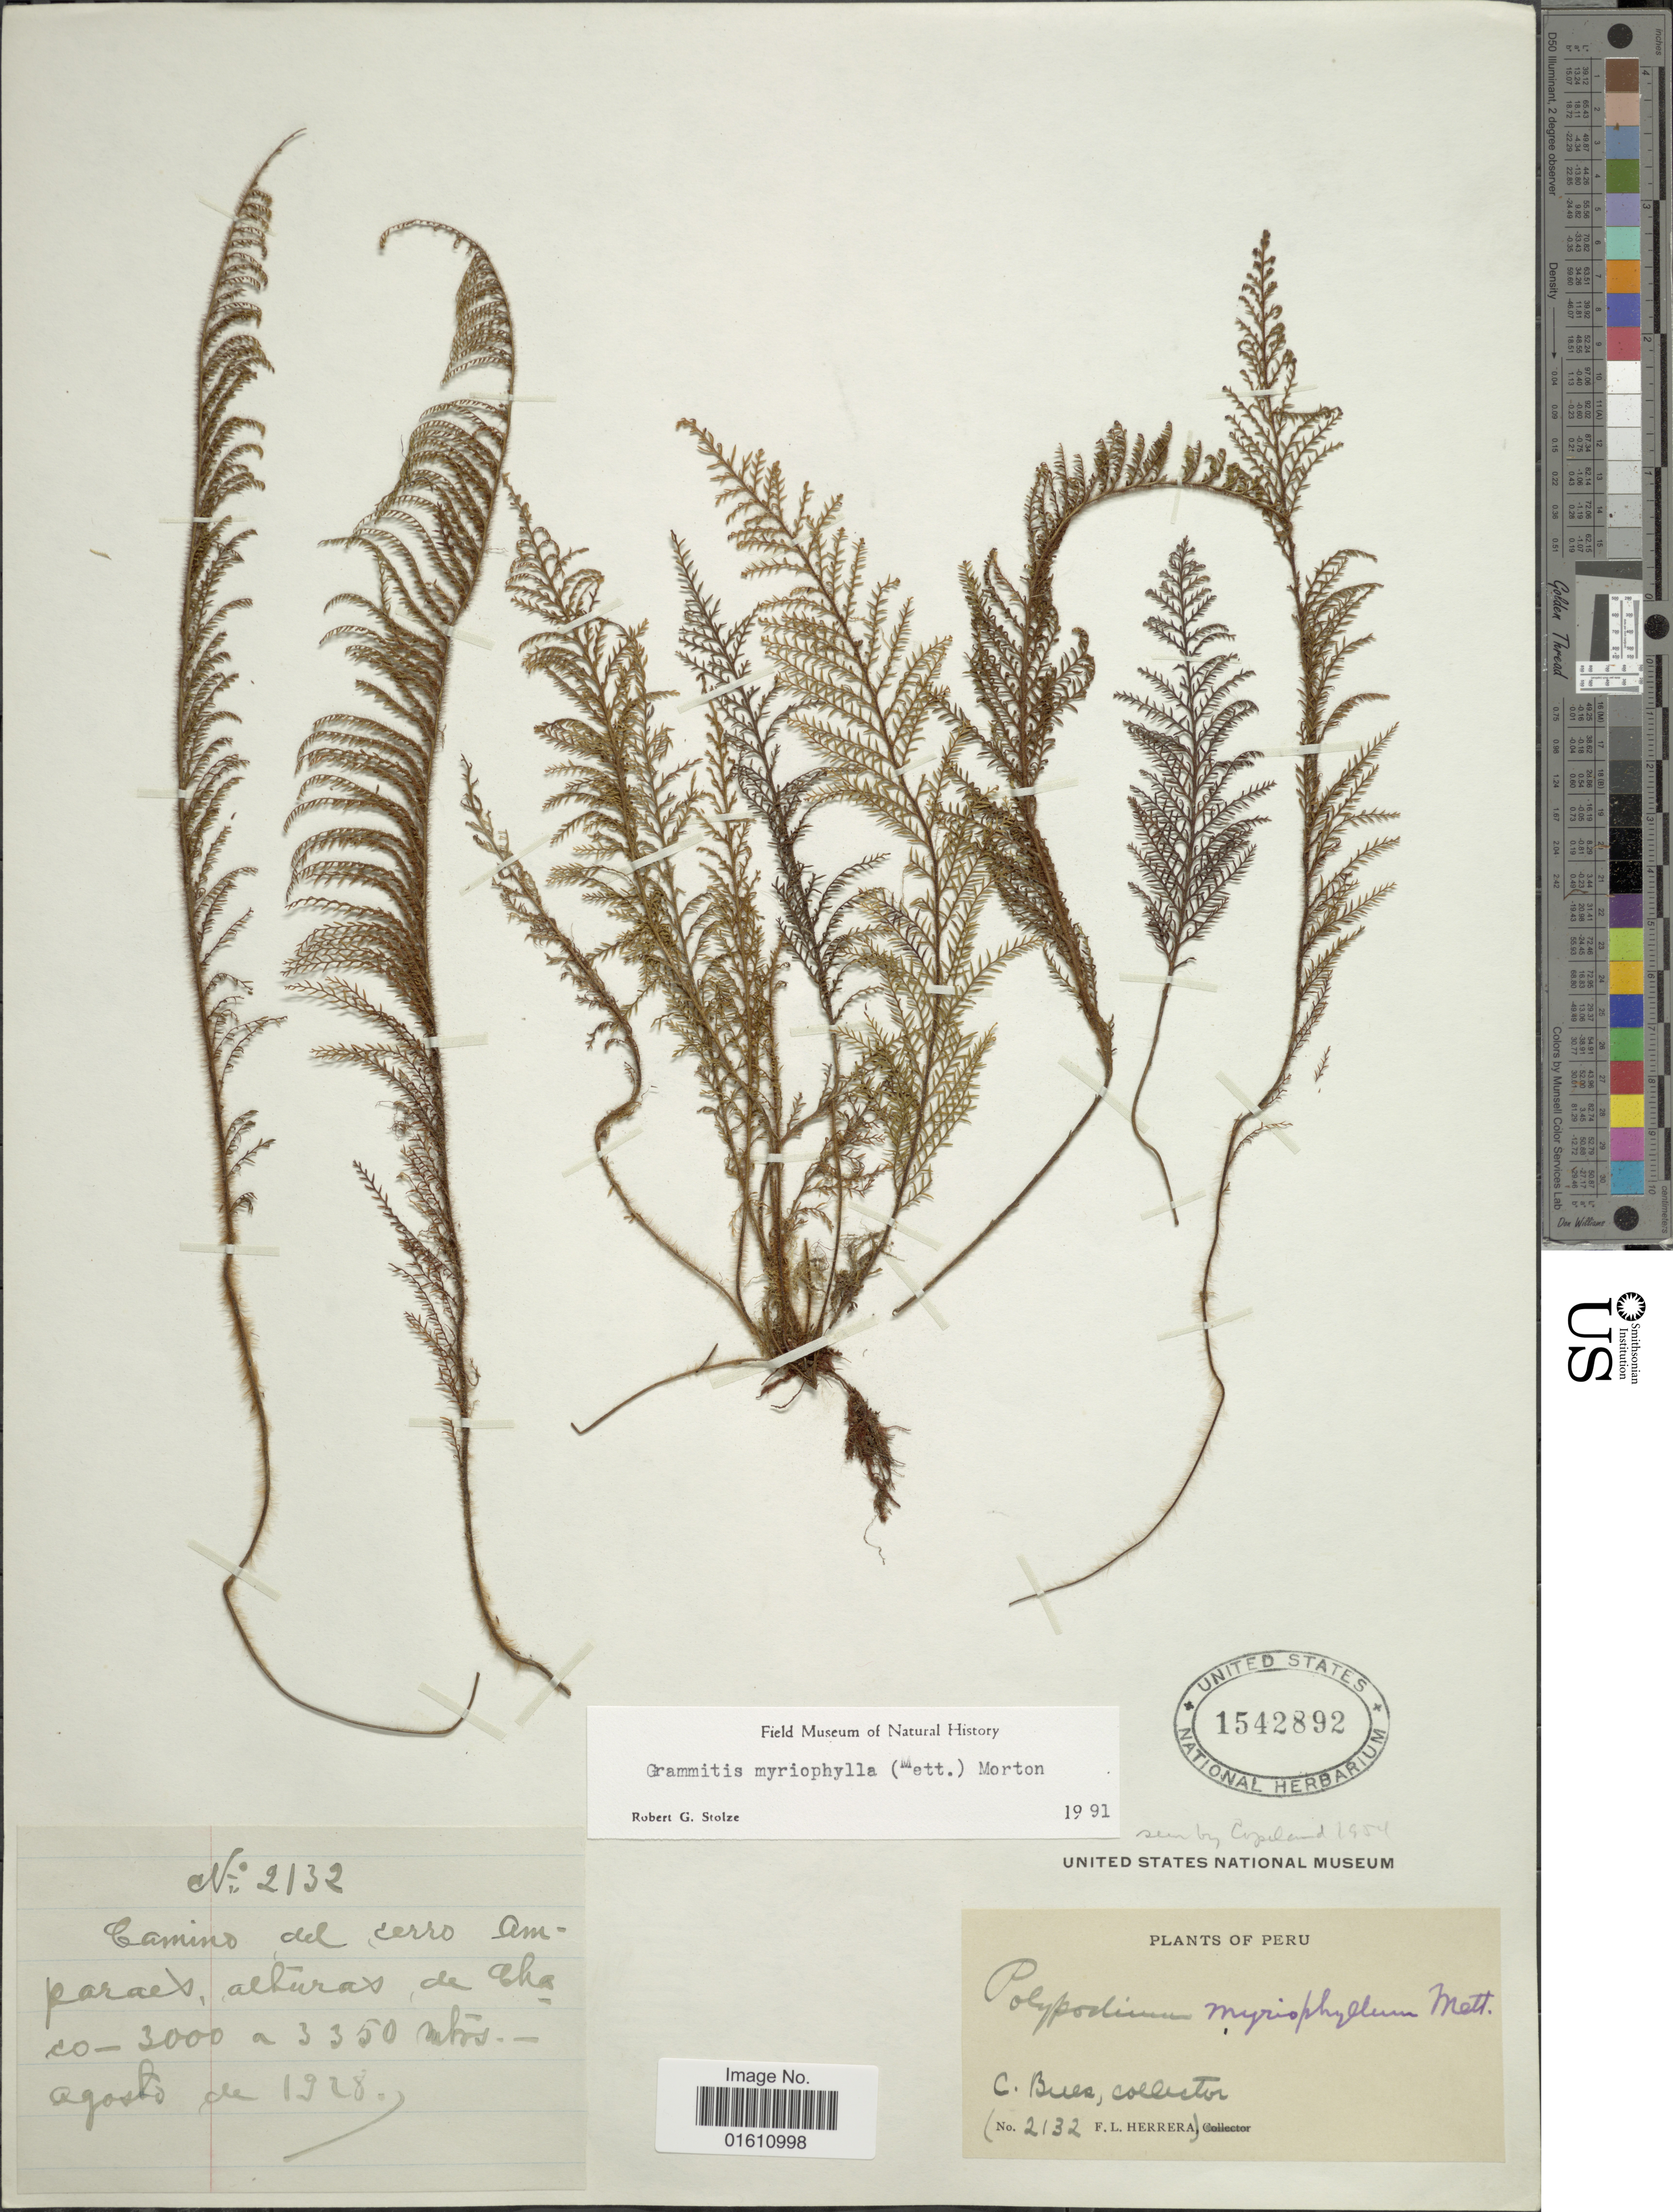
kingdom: Plantae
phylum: Tracheophyta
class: Polypodiopsida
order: Polypodiales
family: Polypodiaceae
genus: Moranopteris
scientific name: Moranopteris longisetosa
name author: (Hook.) R. Y. Hirai & J. Prado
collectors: C. Bues & F. L. Herrera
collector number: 2132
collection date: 1928-08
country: Peru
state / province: Cusco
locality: Camino del cerro Amparaes alturas de Chaco.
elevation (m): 3000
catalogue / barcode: US 1542892